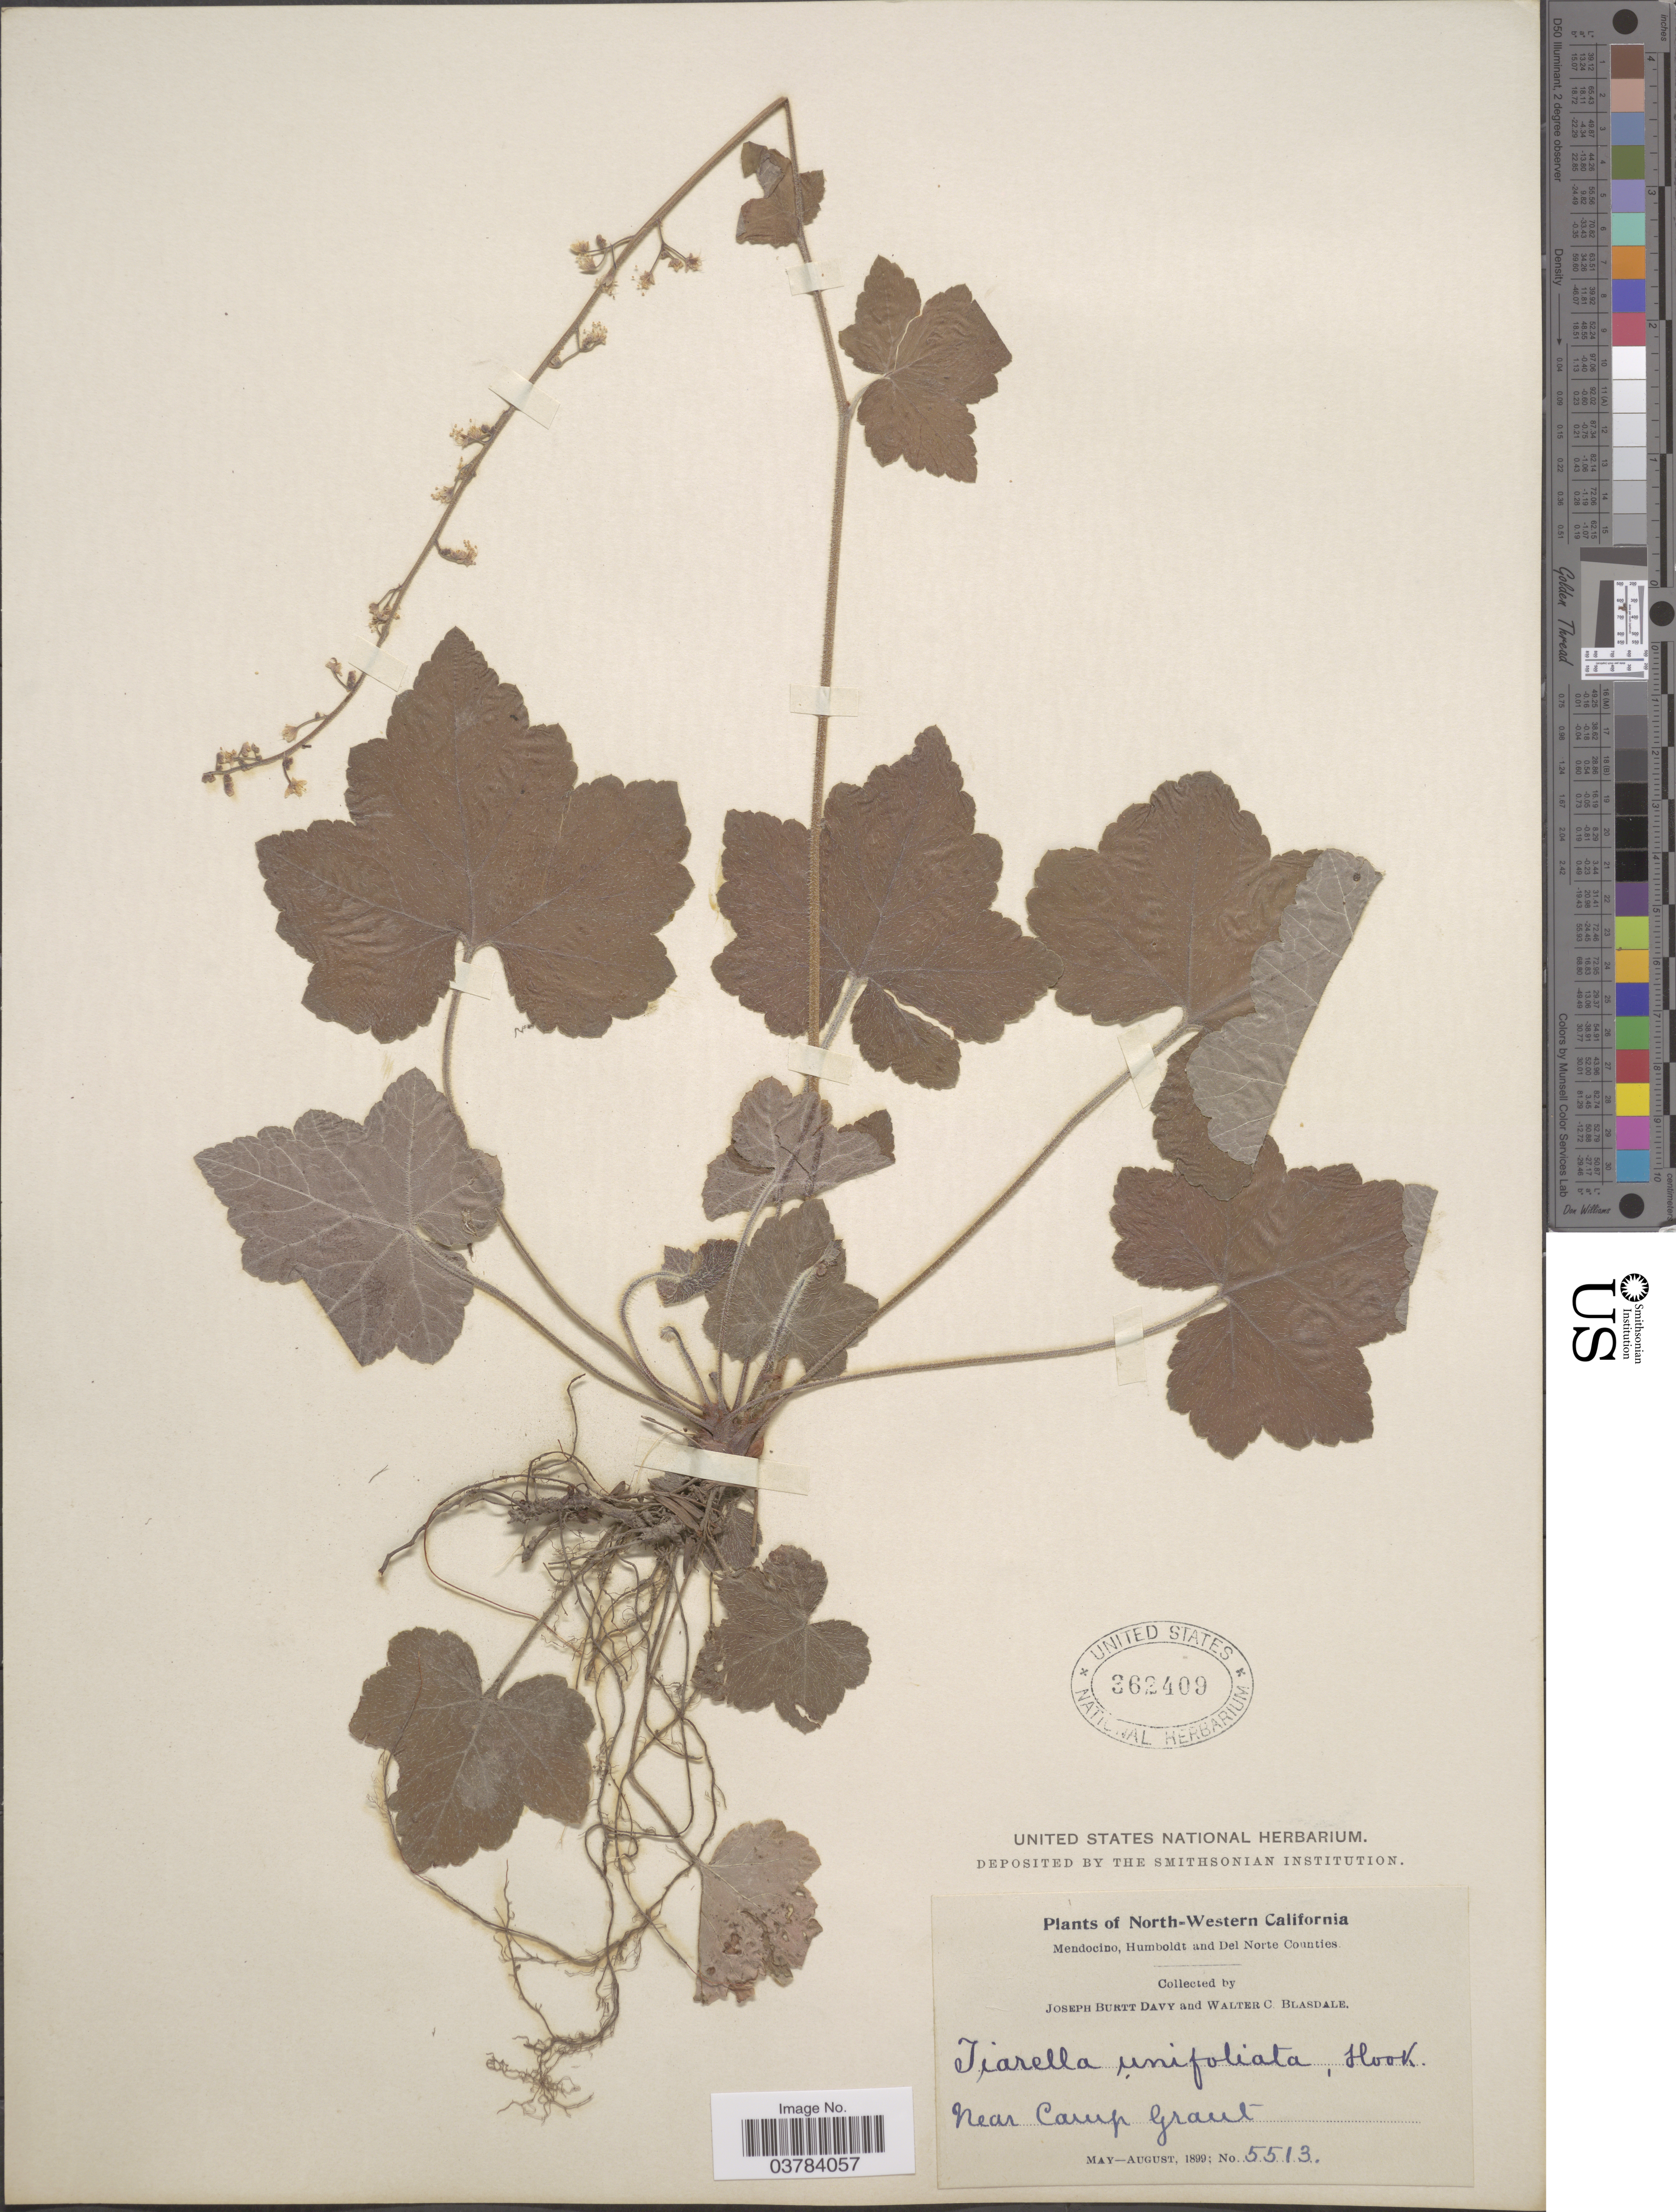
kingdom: Plantae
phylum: Tracheophyta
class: Magnoliopsida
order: Saxifragales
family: Saxifragaceae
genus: Tiarella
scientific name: Tiarella unifoliata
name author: Hook.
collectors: J. Burtt Davy & W. Blasdale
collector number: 5513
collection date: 1899-05/1899-08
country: United States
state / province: California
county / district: Mendocino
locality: North-Western California. Mendocino, Humboldt and Del Norte Counties. Near Camp Grant.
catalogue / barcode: US 362409